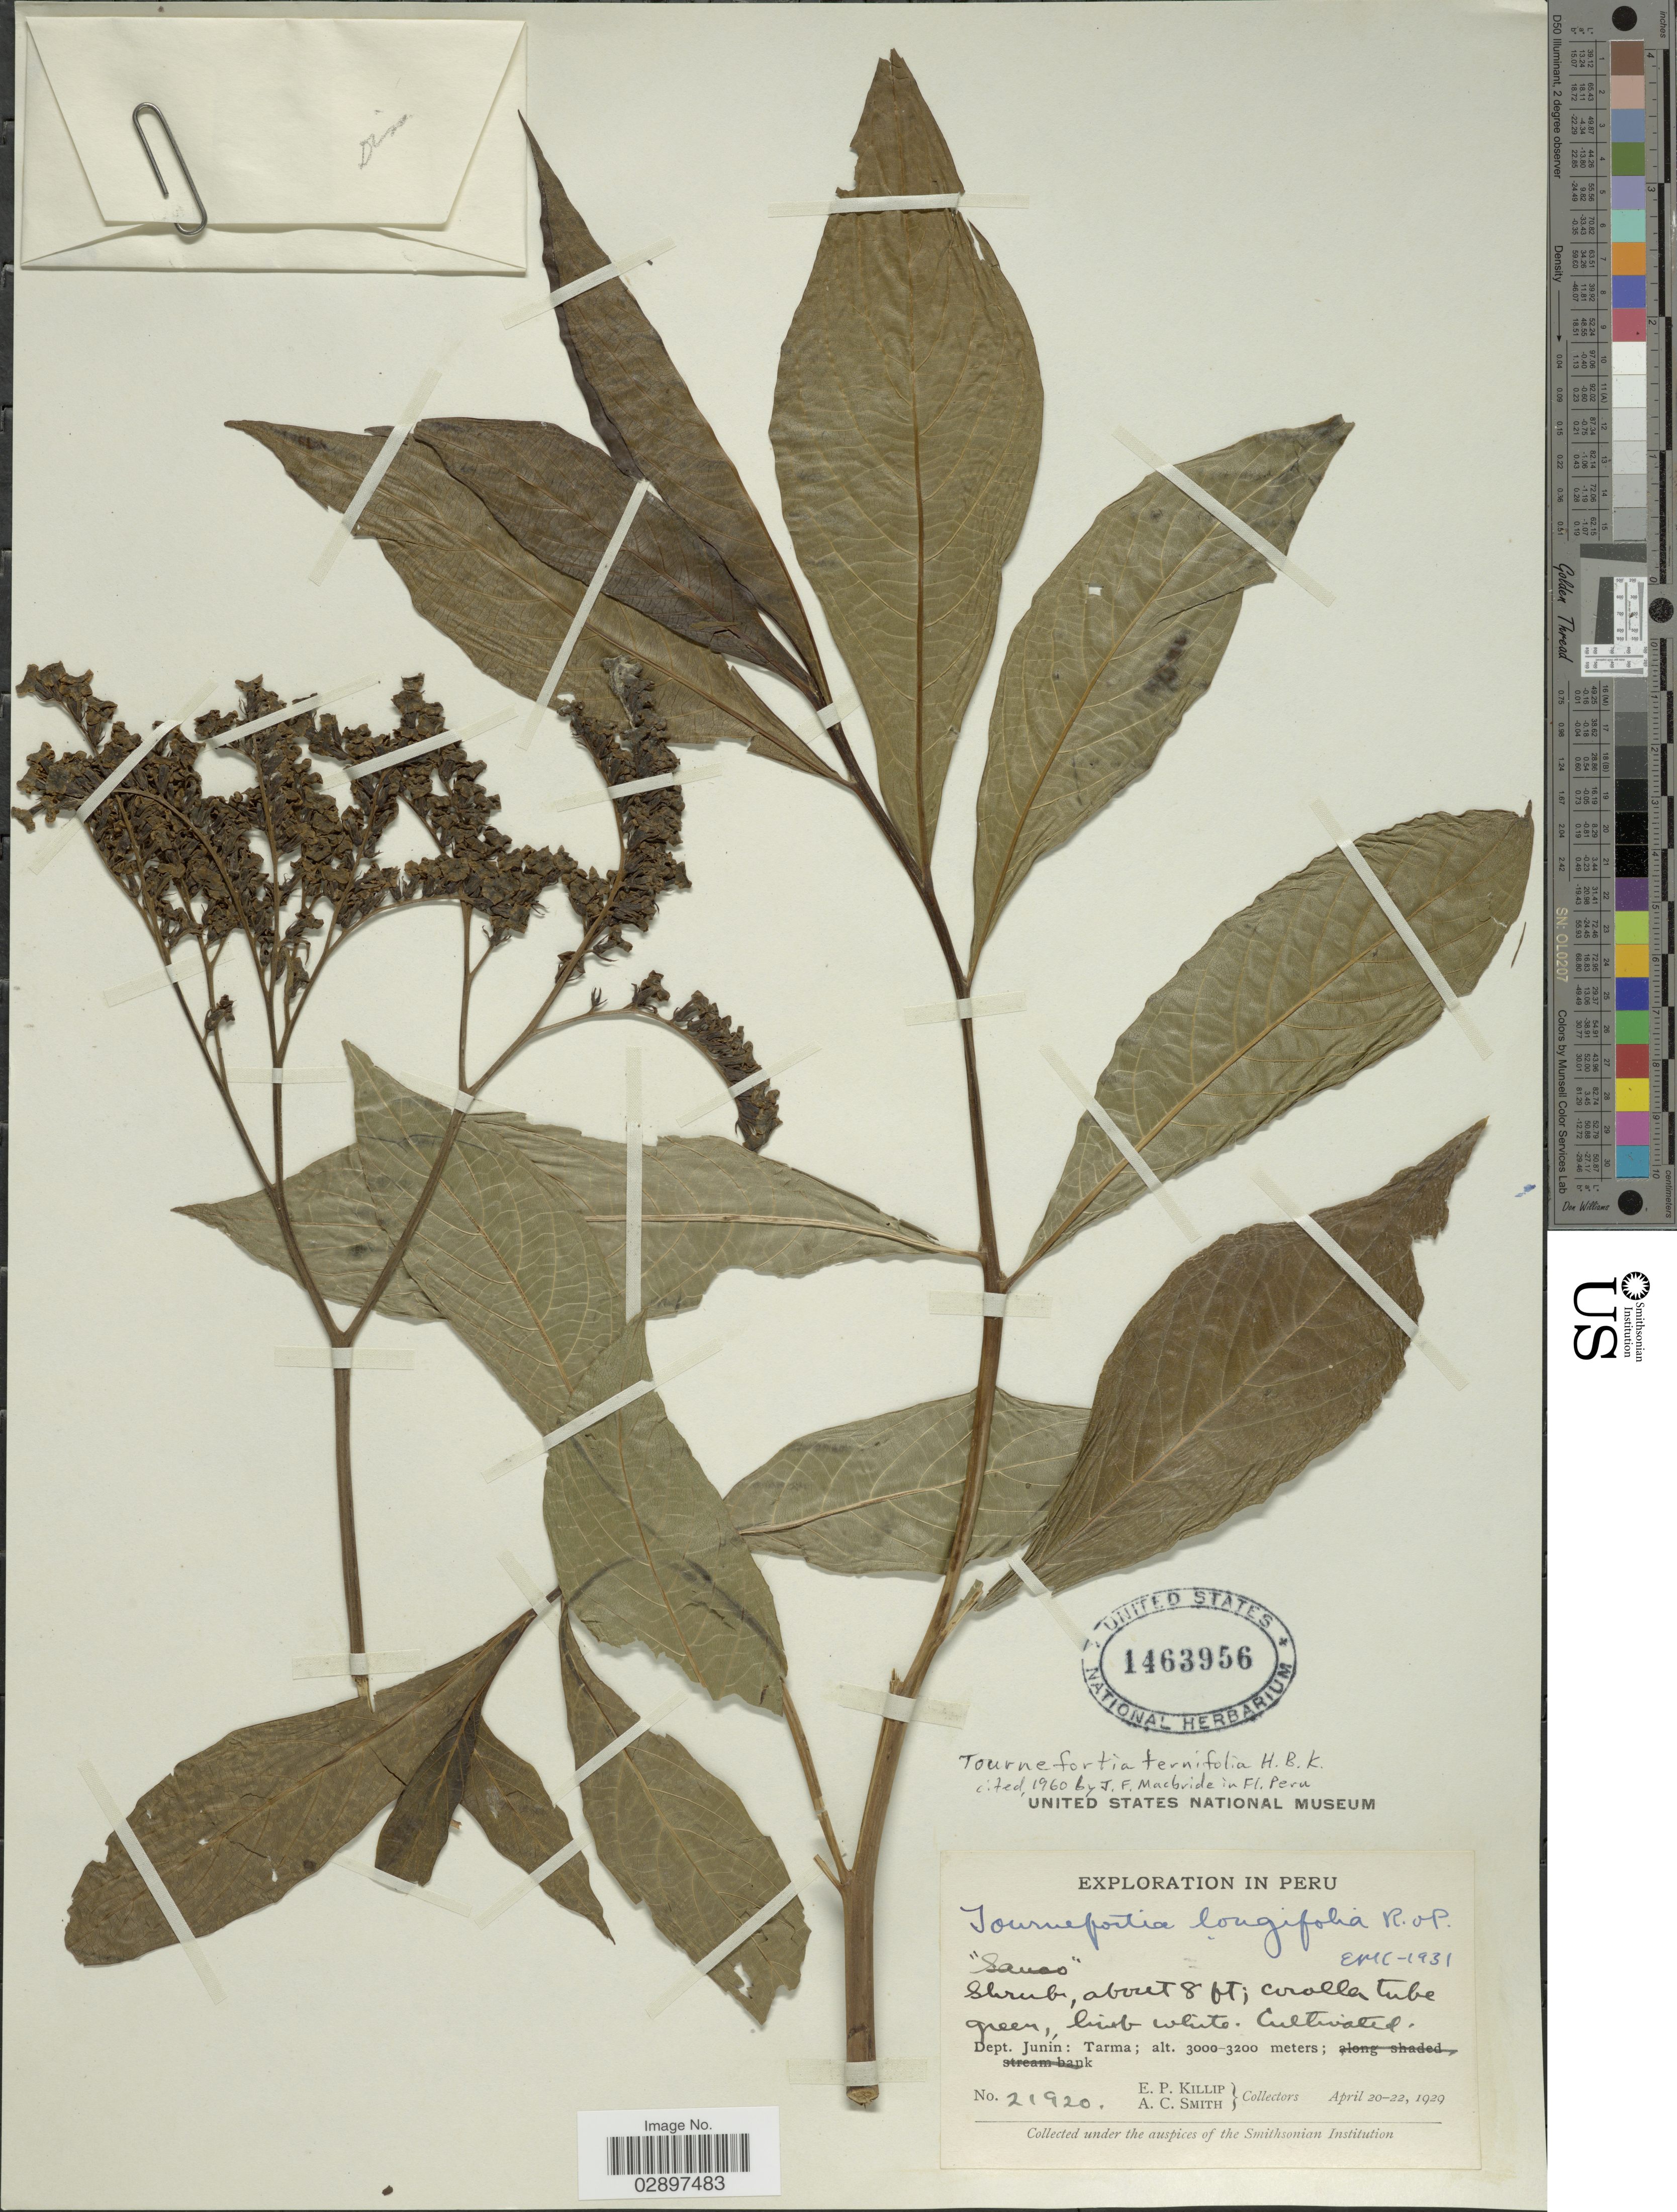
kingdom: Plantae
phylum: Tracheophyta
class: Magnoliopsida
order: Boraginales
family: Heliotropiaceae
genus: Tournefortia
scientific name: Tournefortia ternifolia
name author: Kunth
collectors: E. P. Killip & A. C. Smith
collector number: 21920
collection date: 1929-04-20/1929-04-22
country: Peru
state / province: Junín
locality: Dept. Junín: Tarma.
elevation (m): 3000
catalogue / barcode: US 1463956